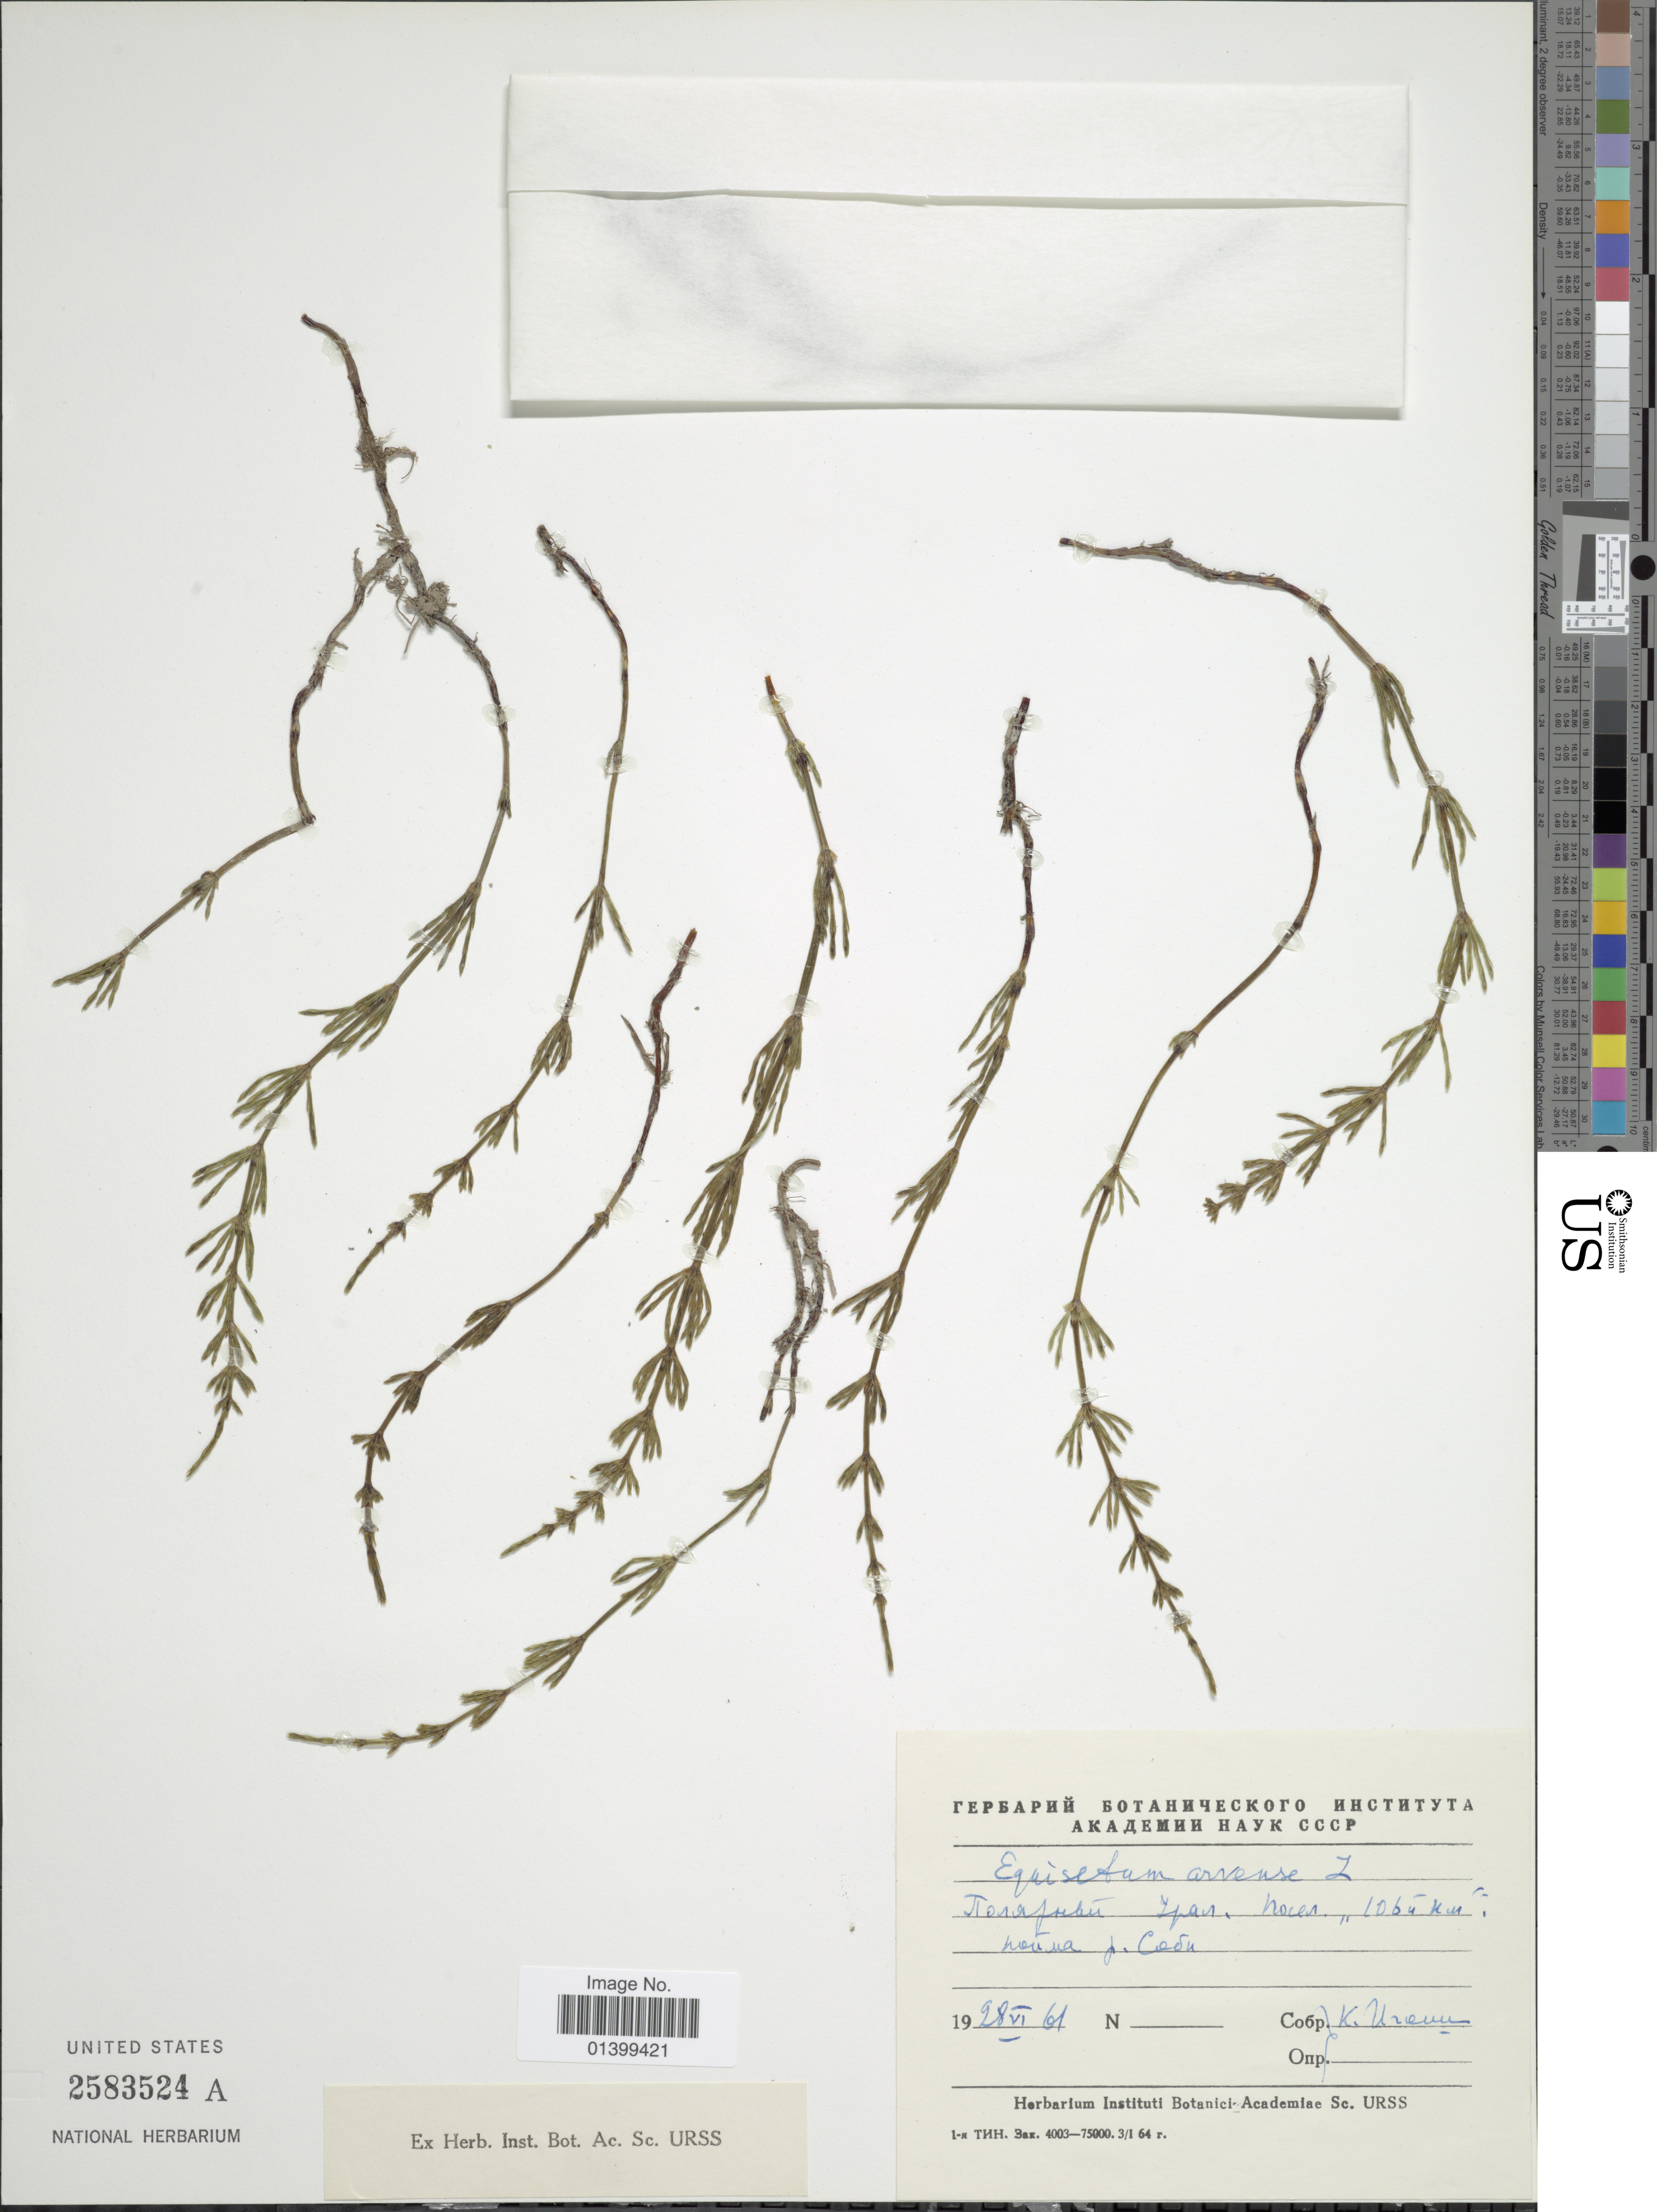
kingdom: Plantae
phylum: Tracheophyta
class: Polypodiopsida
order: Equisetales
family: Equisetaceae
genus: Equisetum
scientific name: Equisetum arvense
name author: L.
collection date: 1928-06-06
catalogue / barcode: US 2583524A